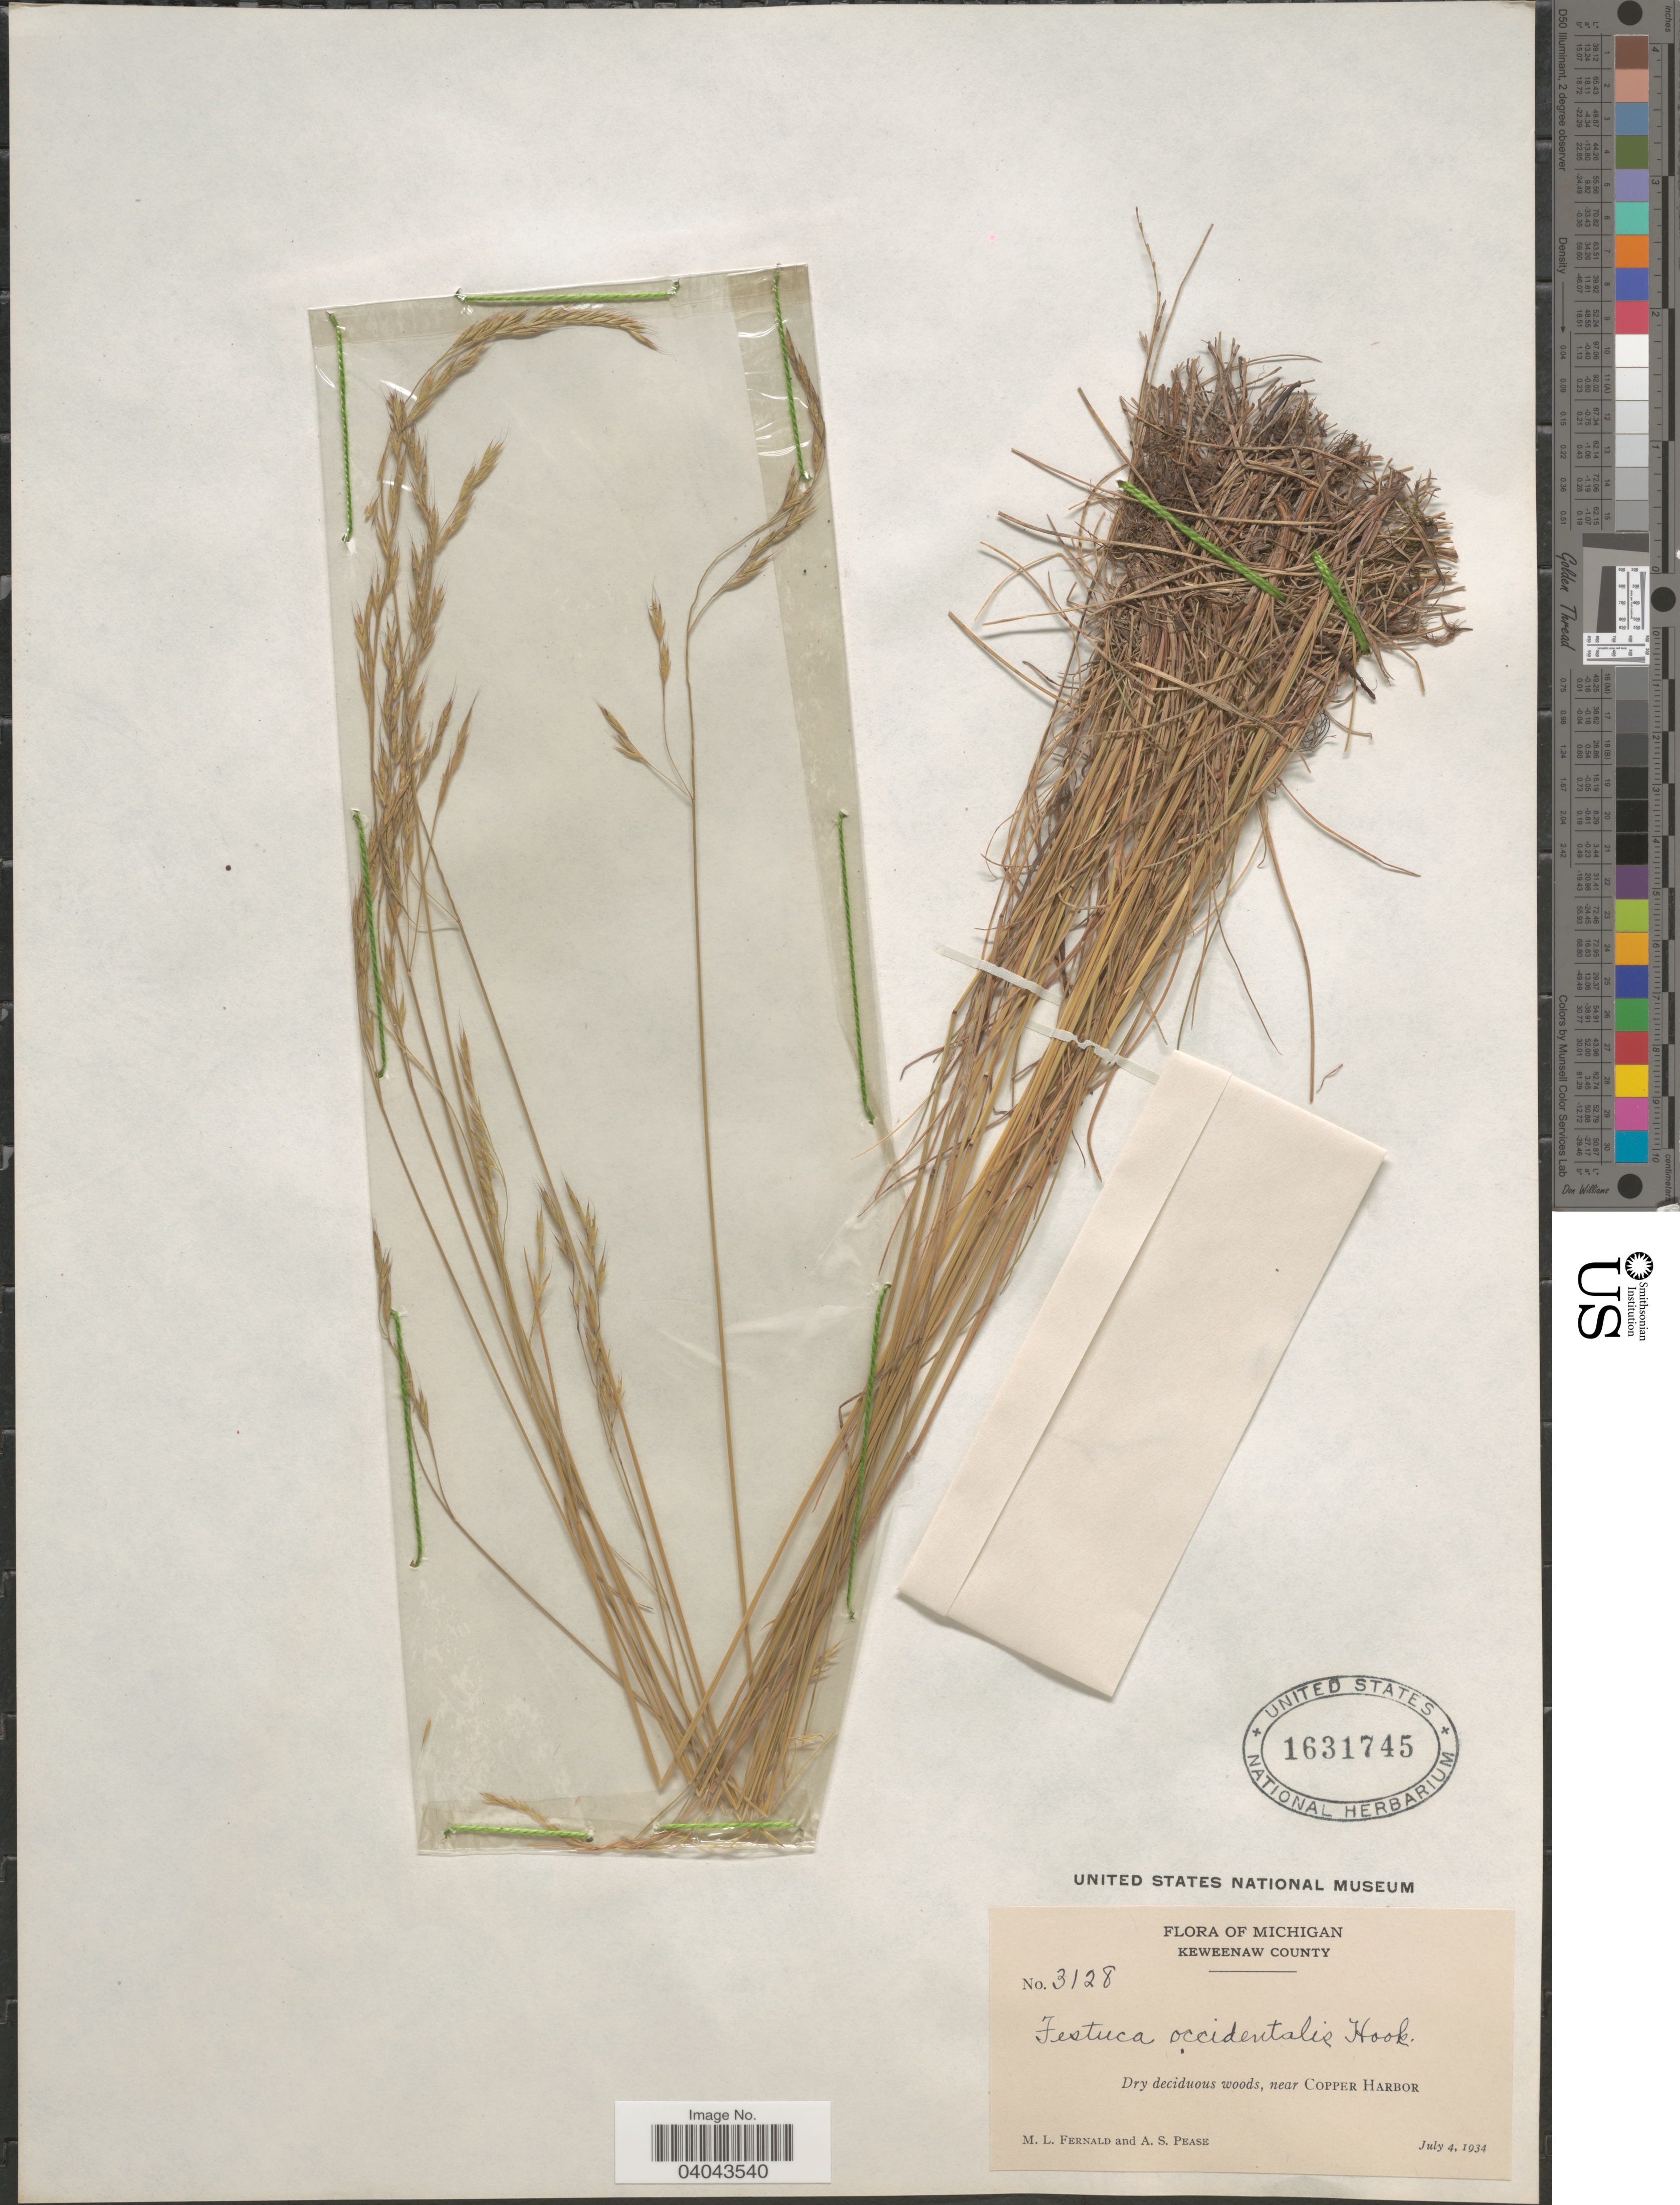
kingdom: Plantae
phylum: Tracheophyta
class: Liliopsida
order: Poales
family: Poaceae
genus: Festuca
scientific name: Festuca occidentalis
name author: Hook.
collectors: M. L. Fernald & A. S. Pease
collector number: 3128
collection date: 1934-07-04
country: United States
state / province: Michigan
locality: Keweenaw County. Near Copper Harbor.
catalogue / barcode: US 1631745